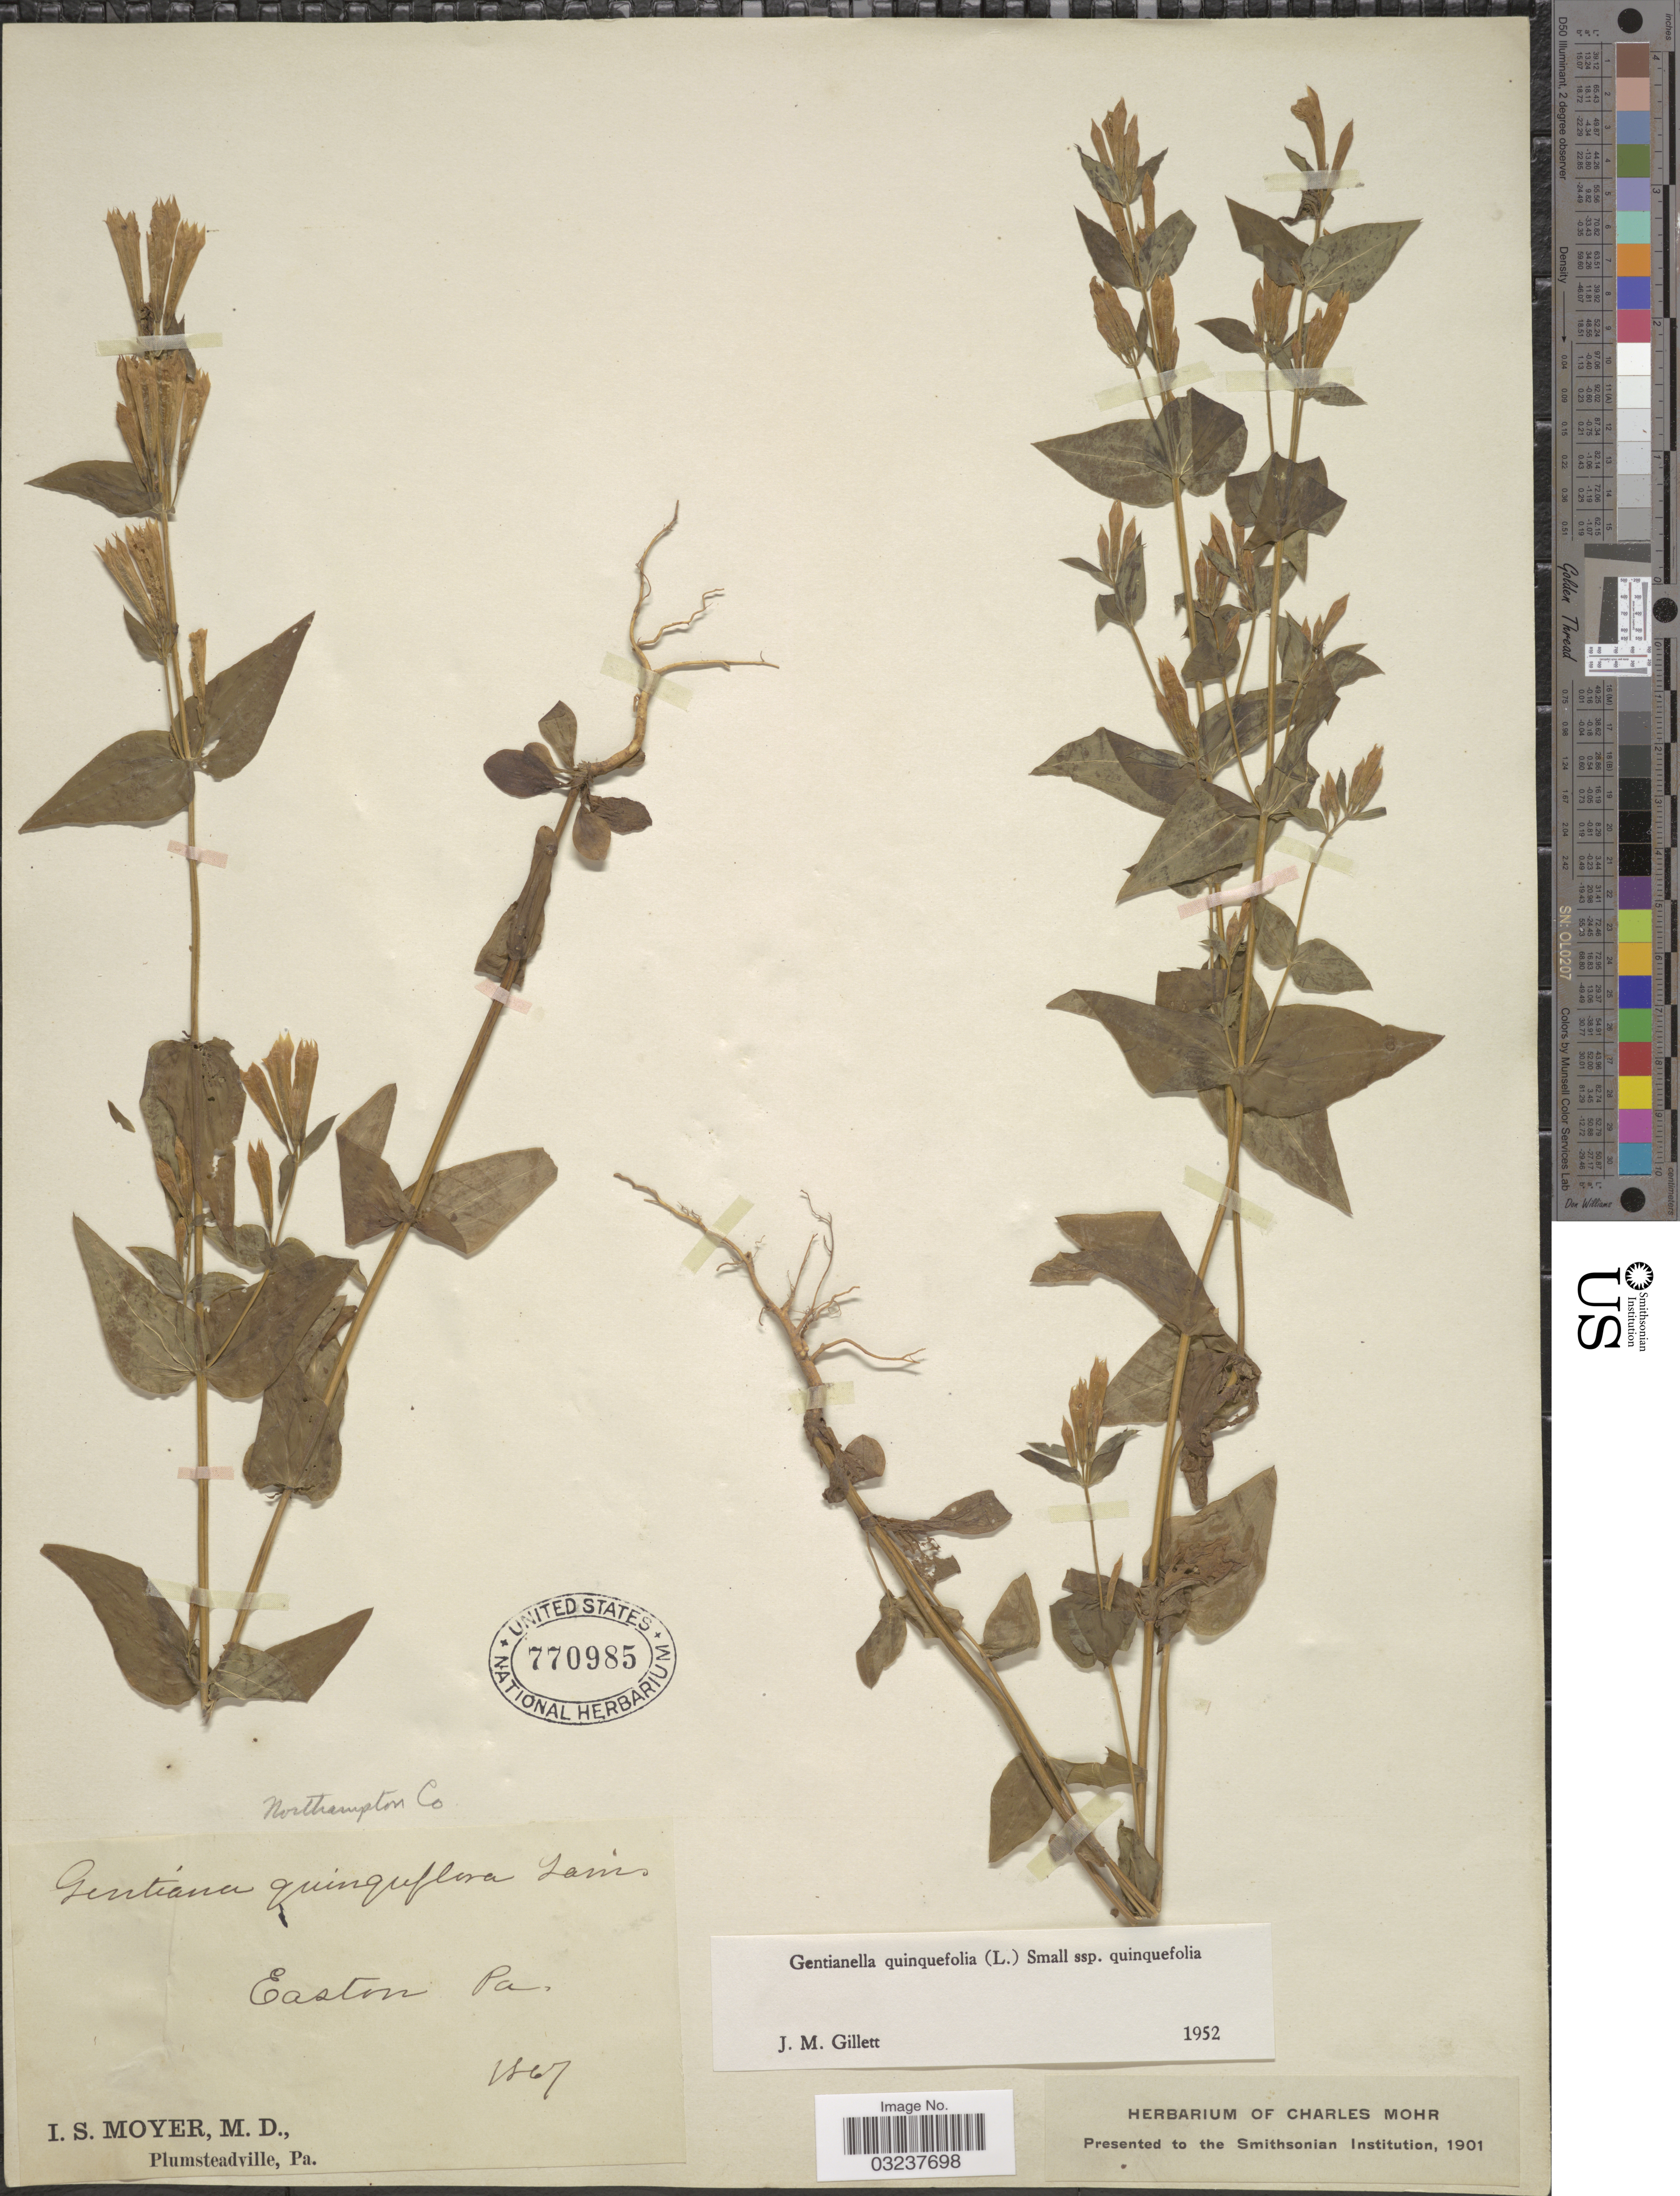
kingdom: Plantae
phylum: Tracheophyta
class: Magnoliopsida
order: Gentianales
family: Gentianaceae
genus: Gentianella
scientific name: Gentianella quinquefolia subsp. quinquefolia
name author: (L.) Small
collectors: I. S. Moyer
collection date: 1867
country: United States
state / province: Pennsylvania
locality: Easton, Northampton Co.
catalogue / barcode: US 770985